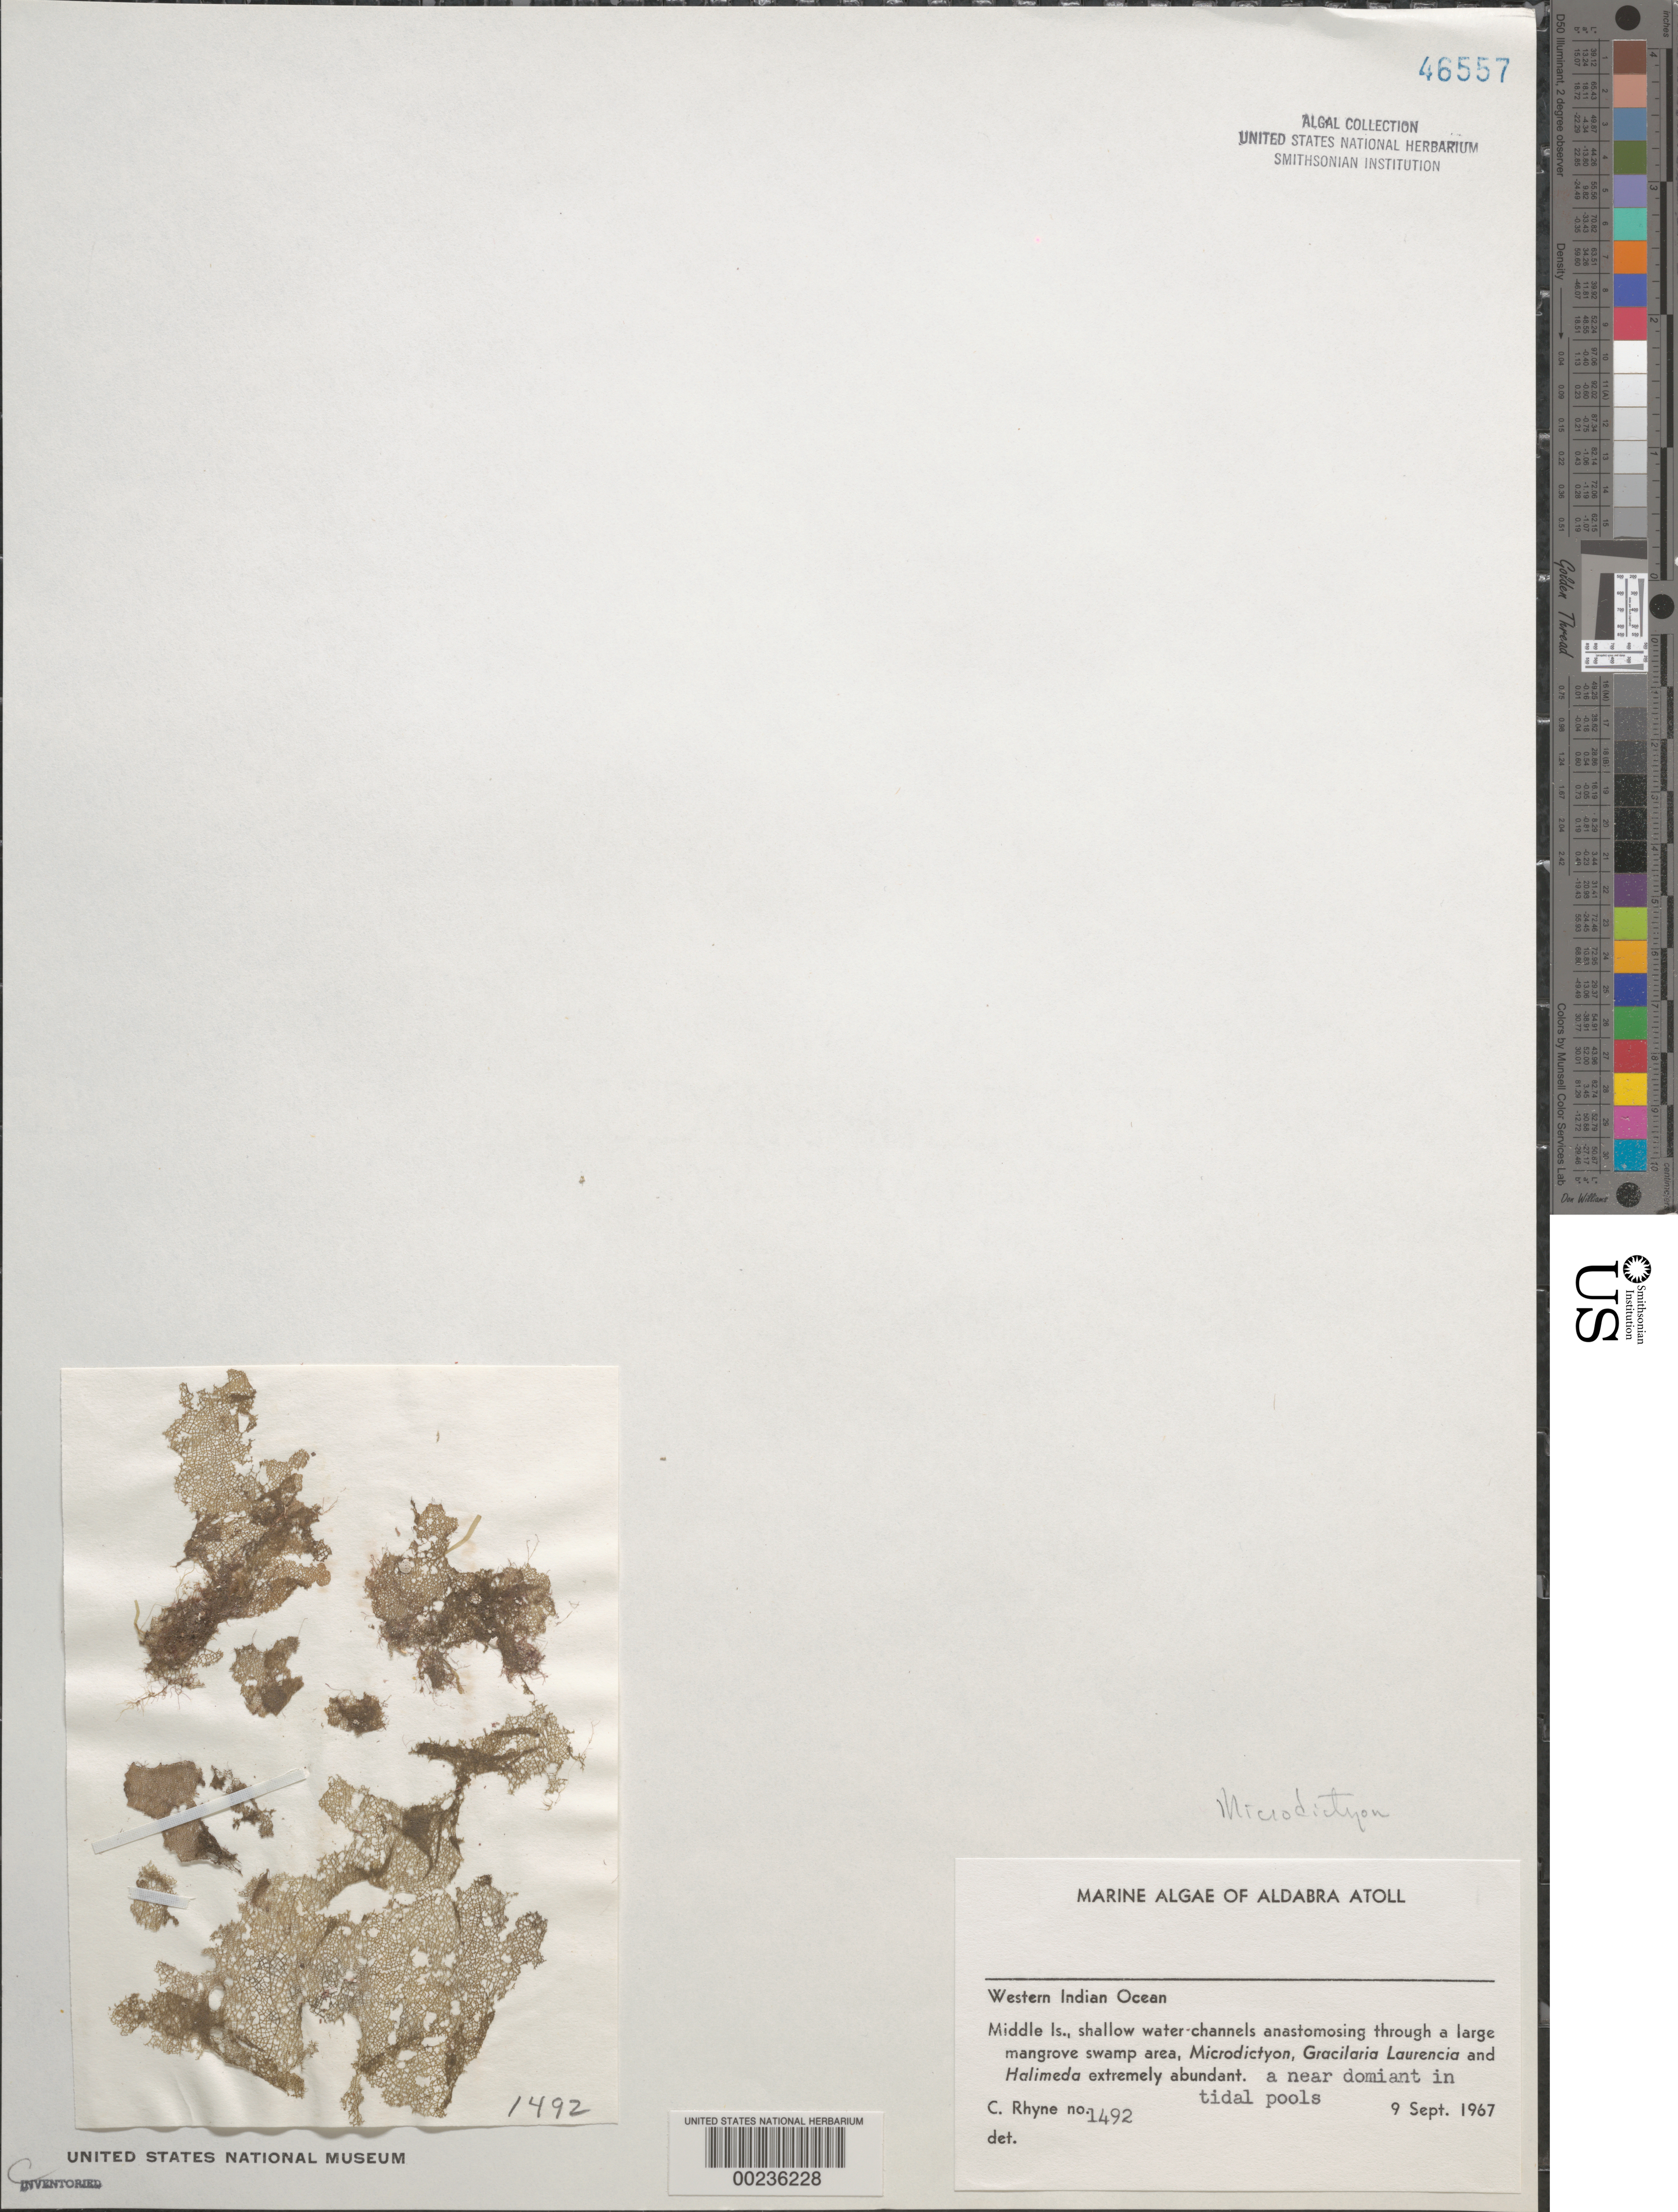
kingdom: Plantae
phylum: Chlorophyta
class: Ulvophyceae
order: Cladophorales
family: Anadyomenaceae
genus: Microdictyon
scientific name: Microdictyon sp.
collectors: C. Rhyne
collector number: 1492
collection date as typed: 09 Sep 1967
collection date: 1967-09-09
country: Seychelles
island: Aldabra Atoll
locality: Middle Islet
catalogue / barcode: US 46557